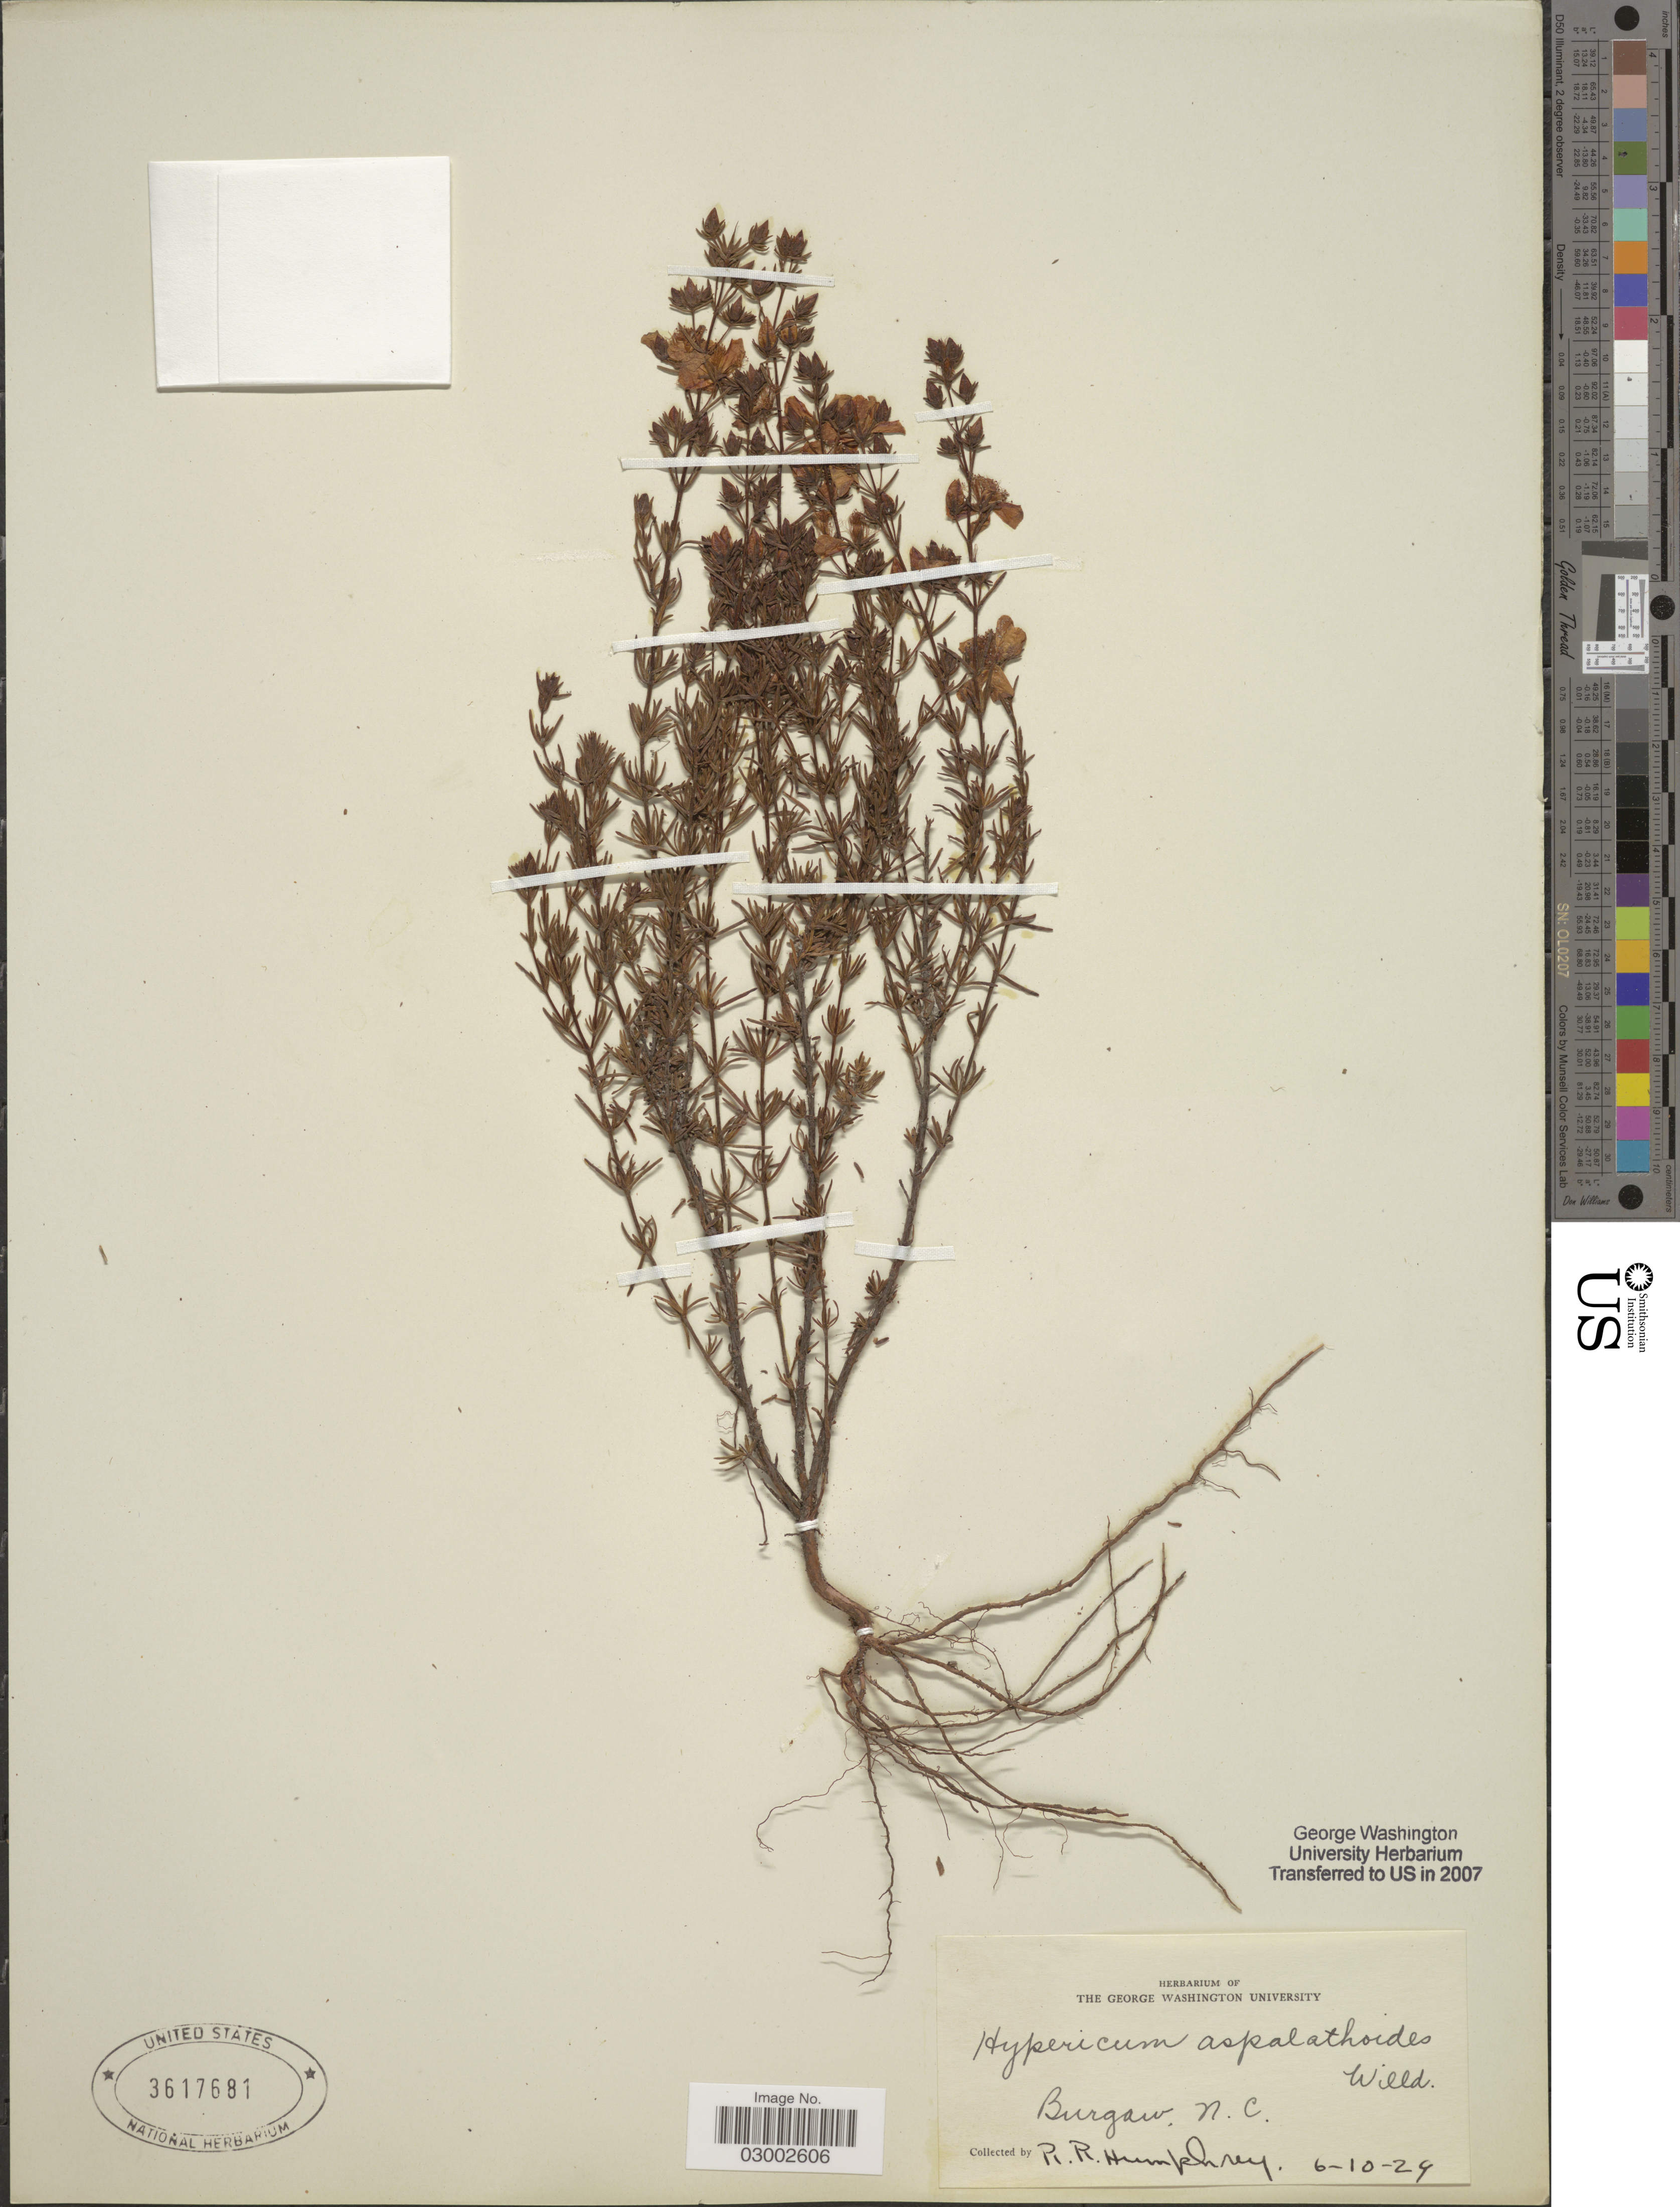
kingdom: Plantae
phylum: Tracheophyta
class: Magnoliopsida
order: Malpighiales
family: Hypericaceae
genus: Hypericum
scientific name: Hypericum tenuifolium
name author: Pursh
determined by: Strong, Mark T., (BOT), Smithsonian Institution - National Museum of Natural History (UNITED STATES)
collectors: R. Humphrey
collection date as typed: Transcribed d/m/y: 10/6/24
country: United States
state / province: North Carolina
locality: Burgaw. N.C.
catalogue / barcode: US 3617681